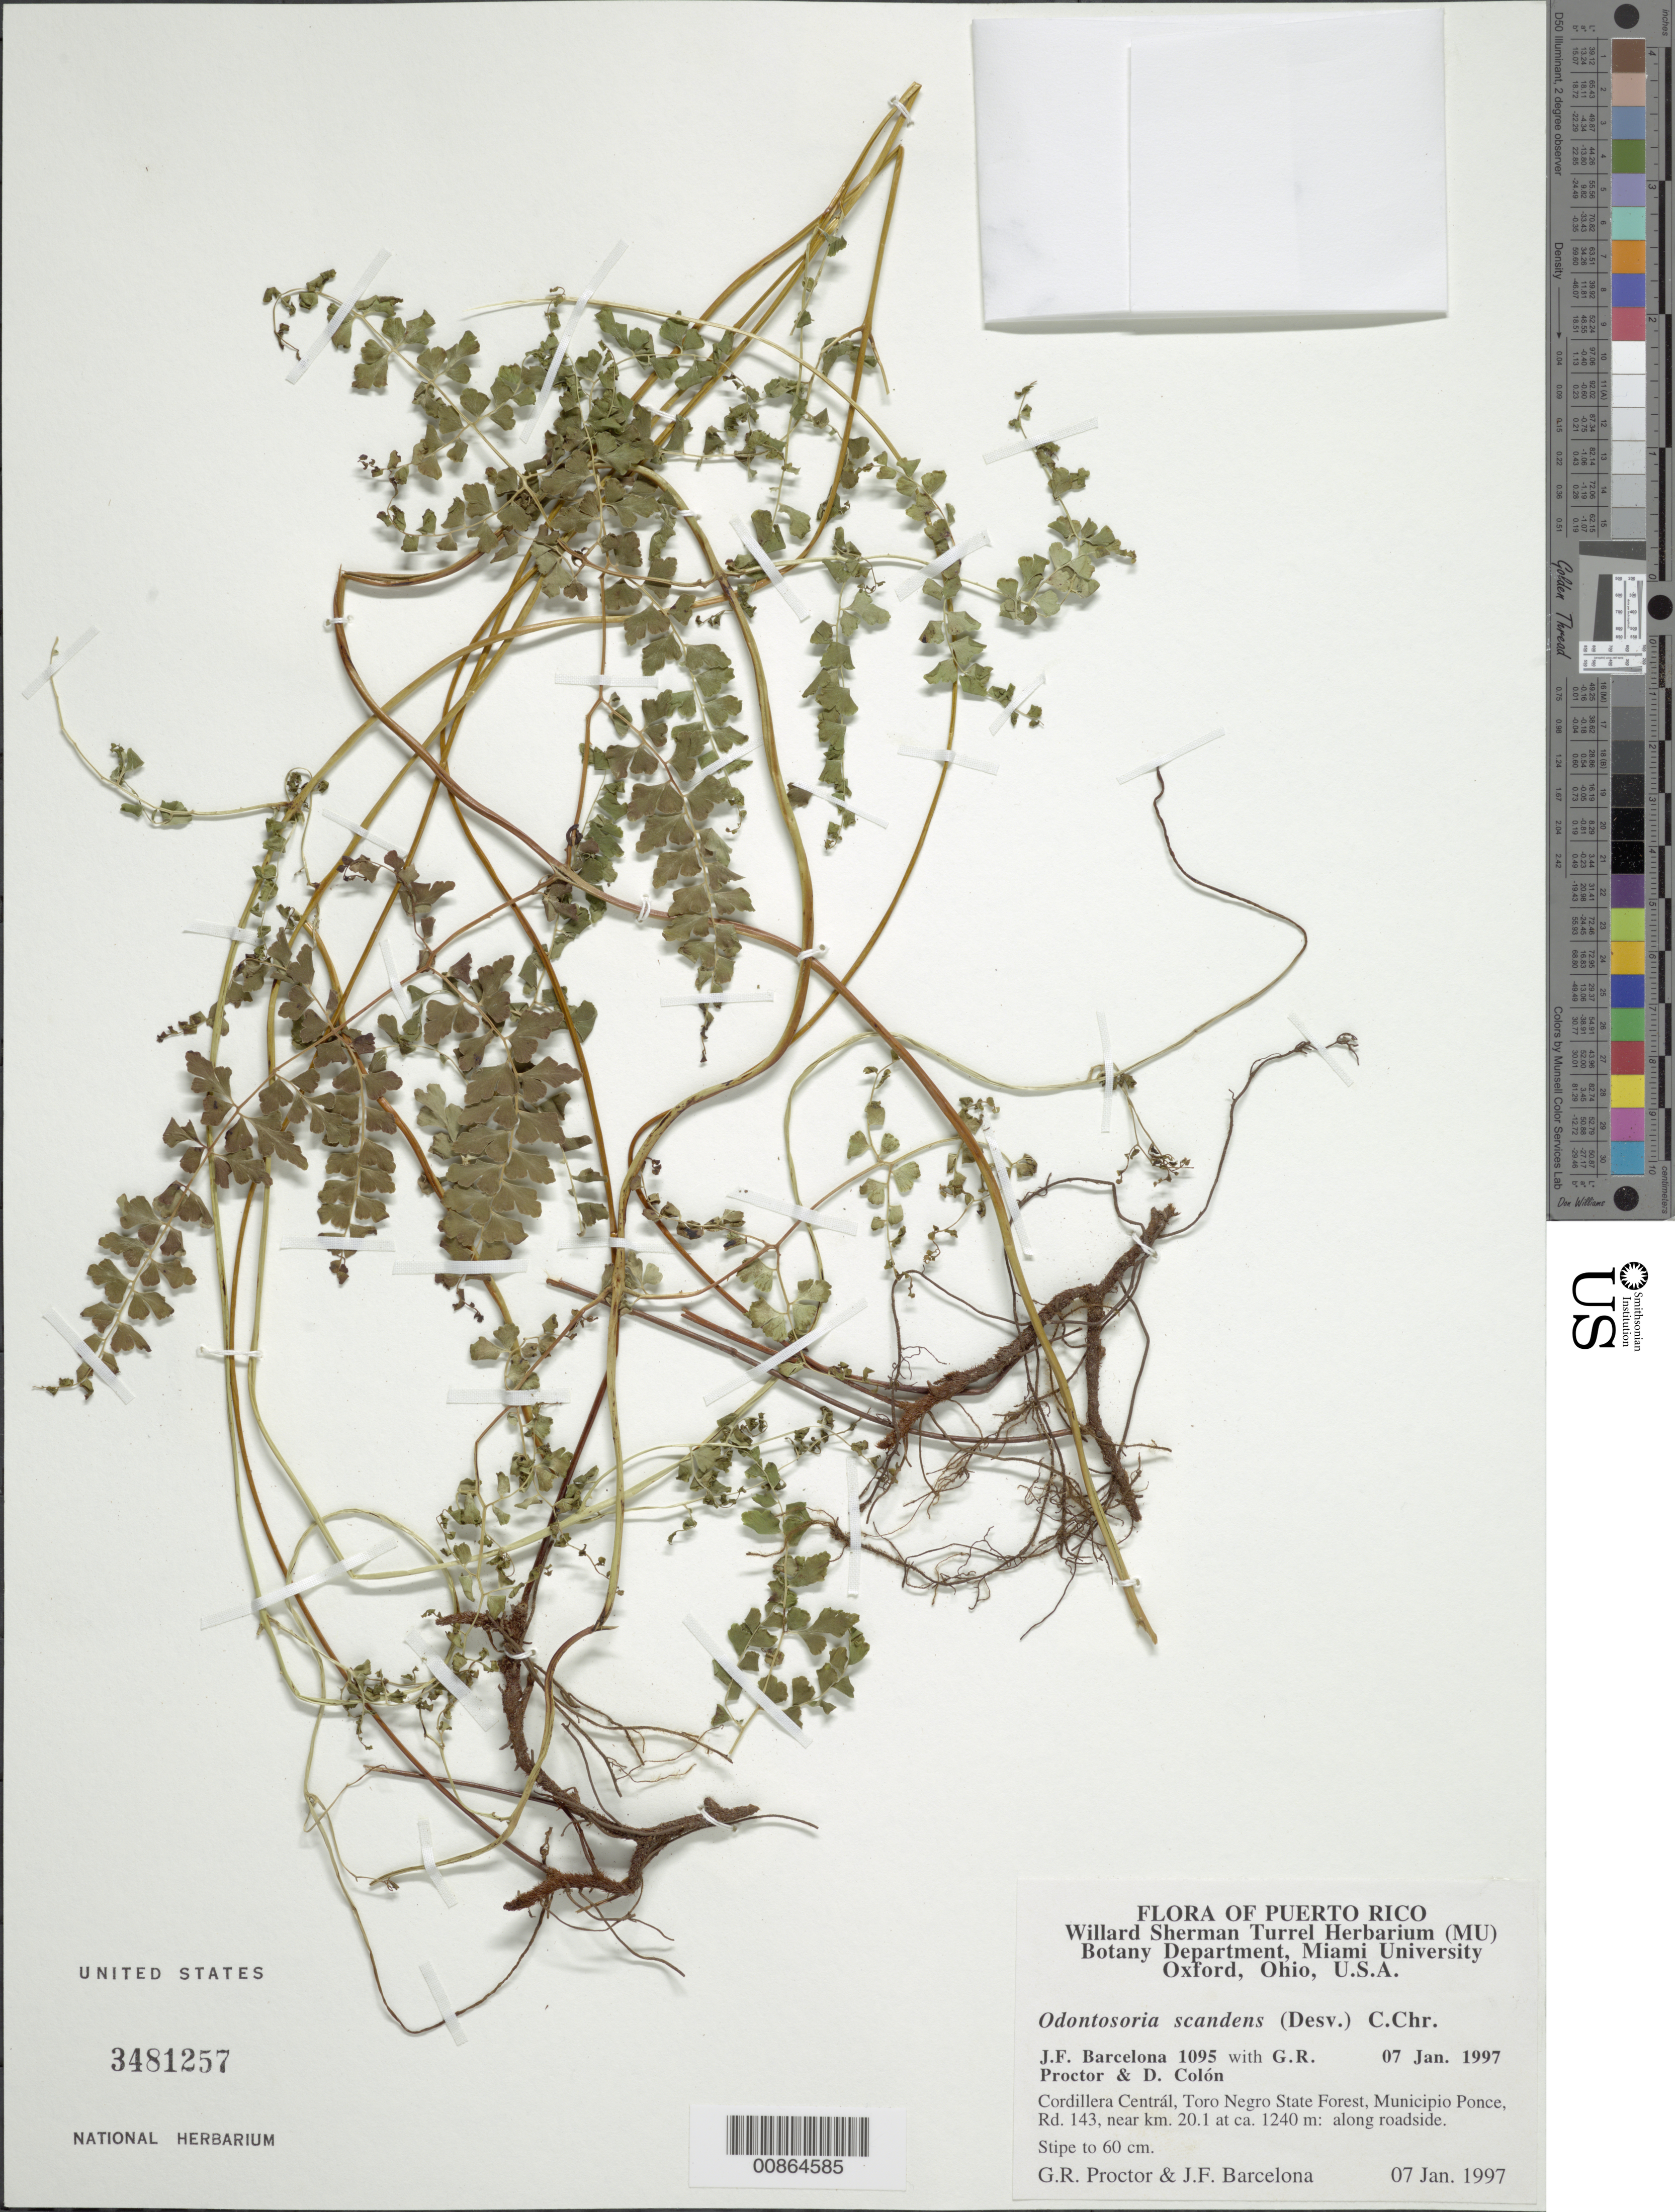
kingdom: Plantae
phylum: Tracheophyta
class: Polypodiopsida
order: Polypodiales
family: Lindsaeaceae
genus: Odontosoria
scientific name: Odontosoria scandens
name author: (Desv.) C. Chr.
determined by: Proctor, G. R.; Barcelona, J. F.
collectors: J. F. Barcelona, G. R. Proctor & D. Colón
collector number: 1095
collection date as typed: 07 Jan 1997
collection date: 1997-01-07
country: Puerto Rico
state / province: Ponce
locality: Cordillera Central, Toro Negro State Forest, Rd. 143, near km. 20.1.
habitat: Along roadside.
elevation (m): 1240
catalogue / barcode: US 3481257